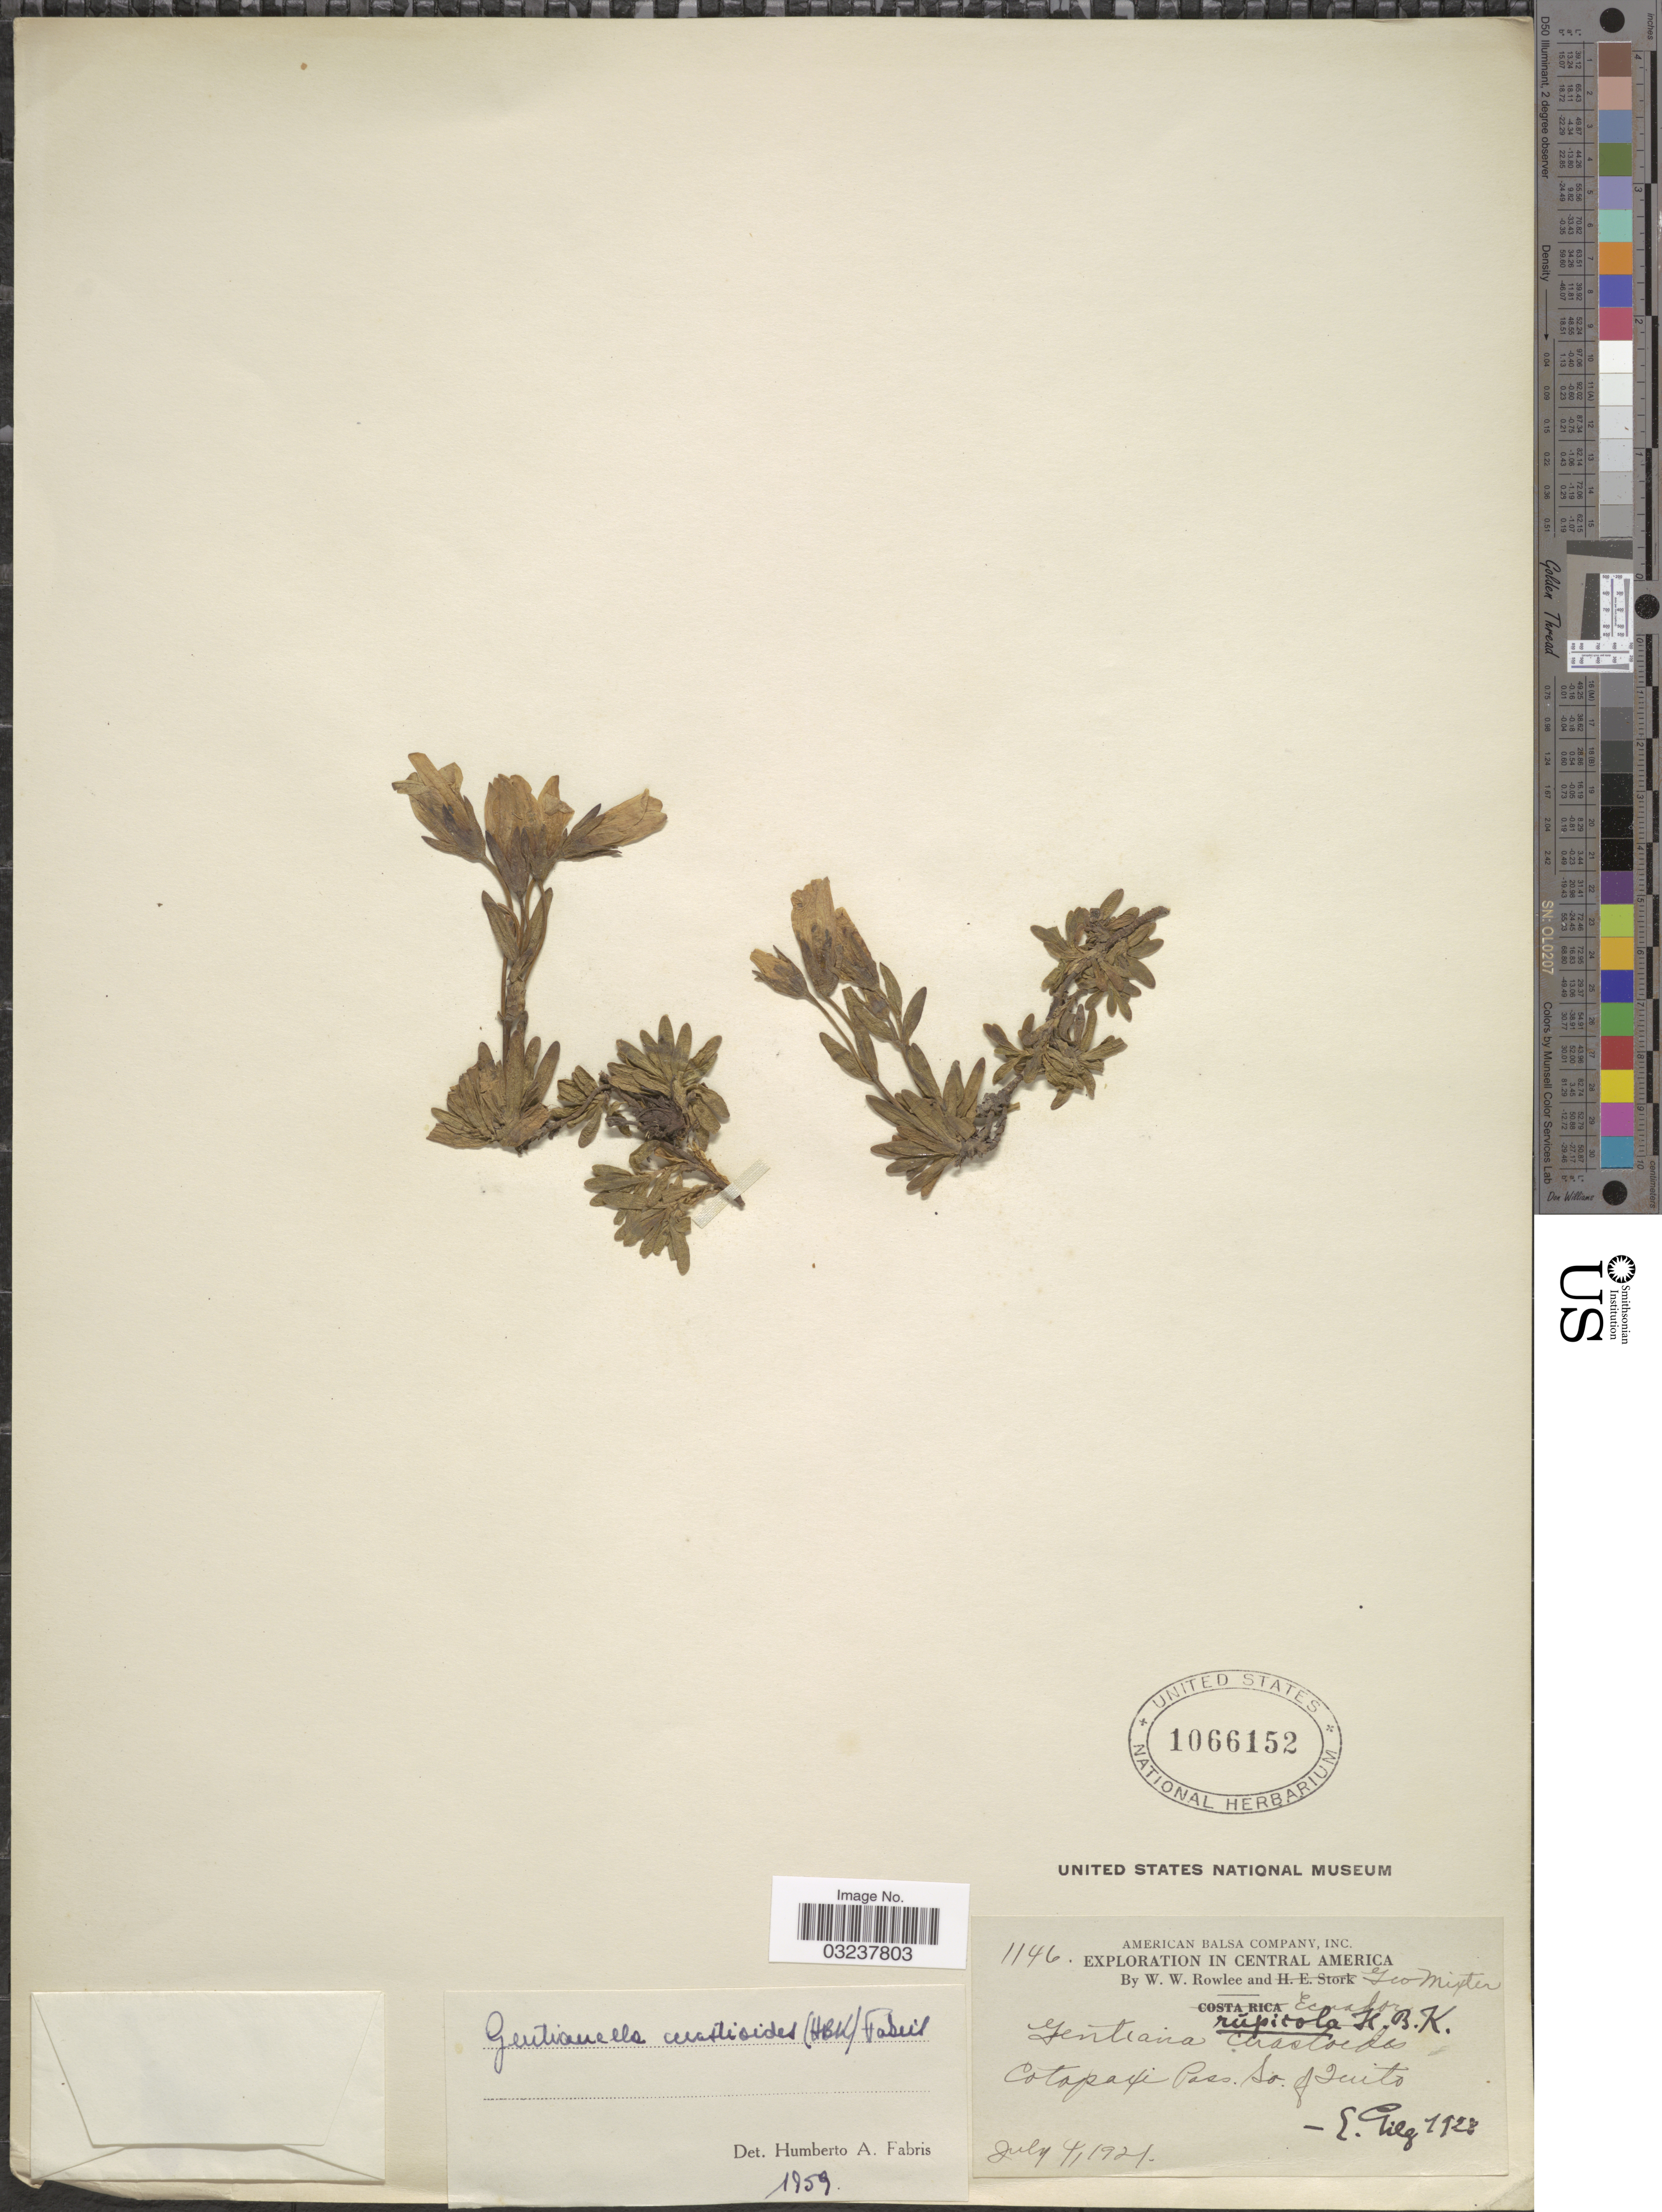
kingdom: Plantae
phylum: Tracheophyta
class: Magnoliopsida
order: Gentianales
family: Gentianaceae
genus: Gentianella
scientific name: Gentianella cerastioides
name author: (Kunth) Fabris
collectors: W. W. Rowlee & G. Mixter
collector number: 1146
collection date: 1921-07-04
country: Ecuador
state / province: Cotopaxi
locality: Cotopaxi Pass. So of Quito.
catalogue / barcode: US 1066152